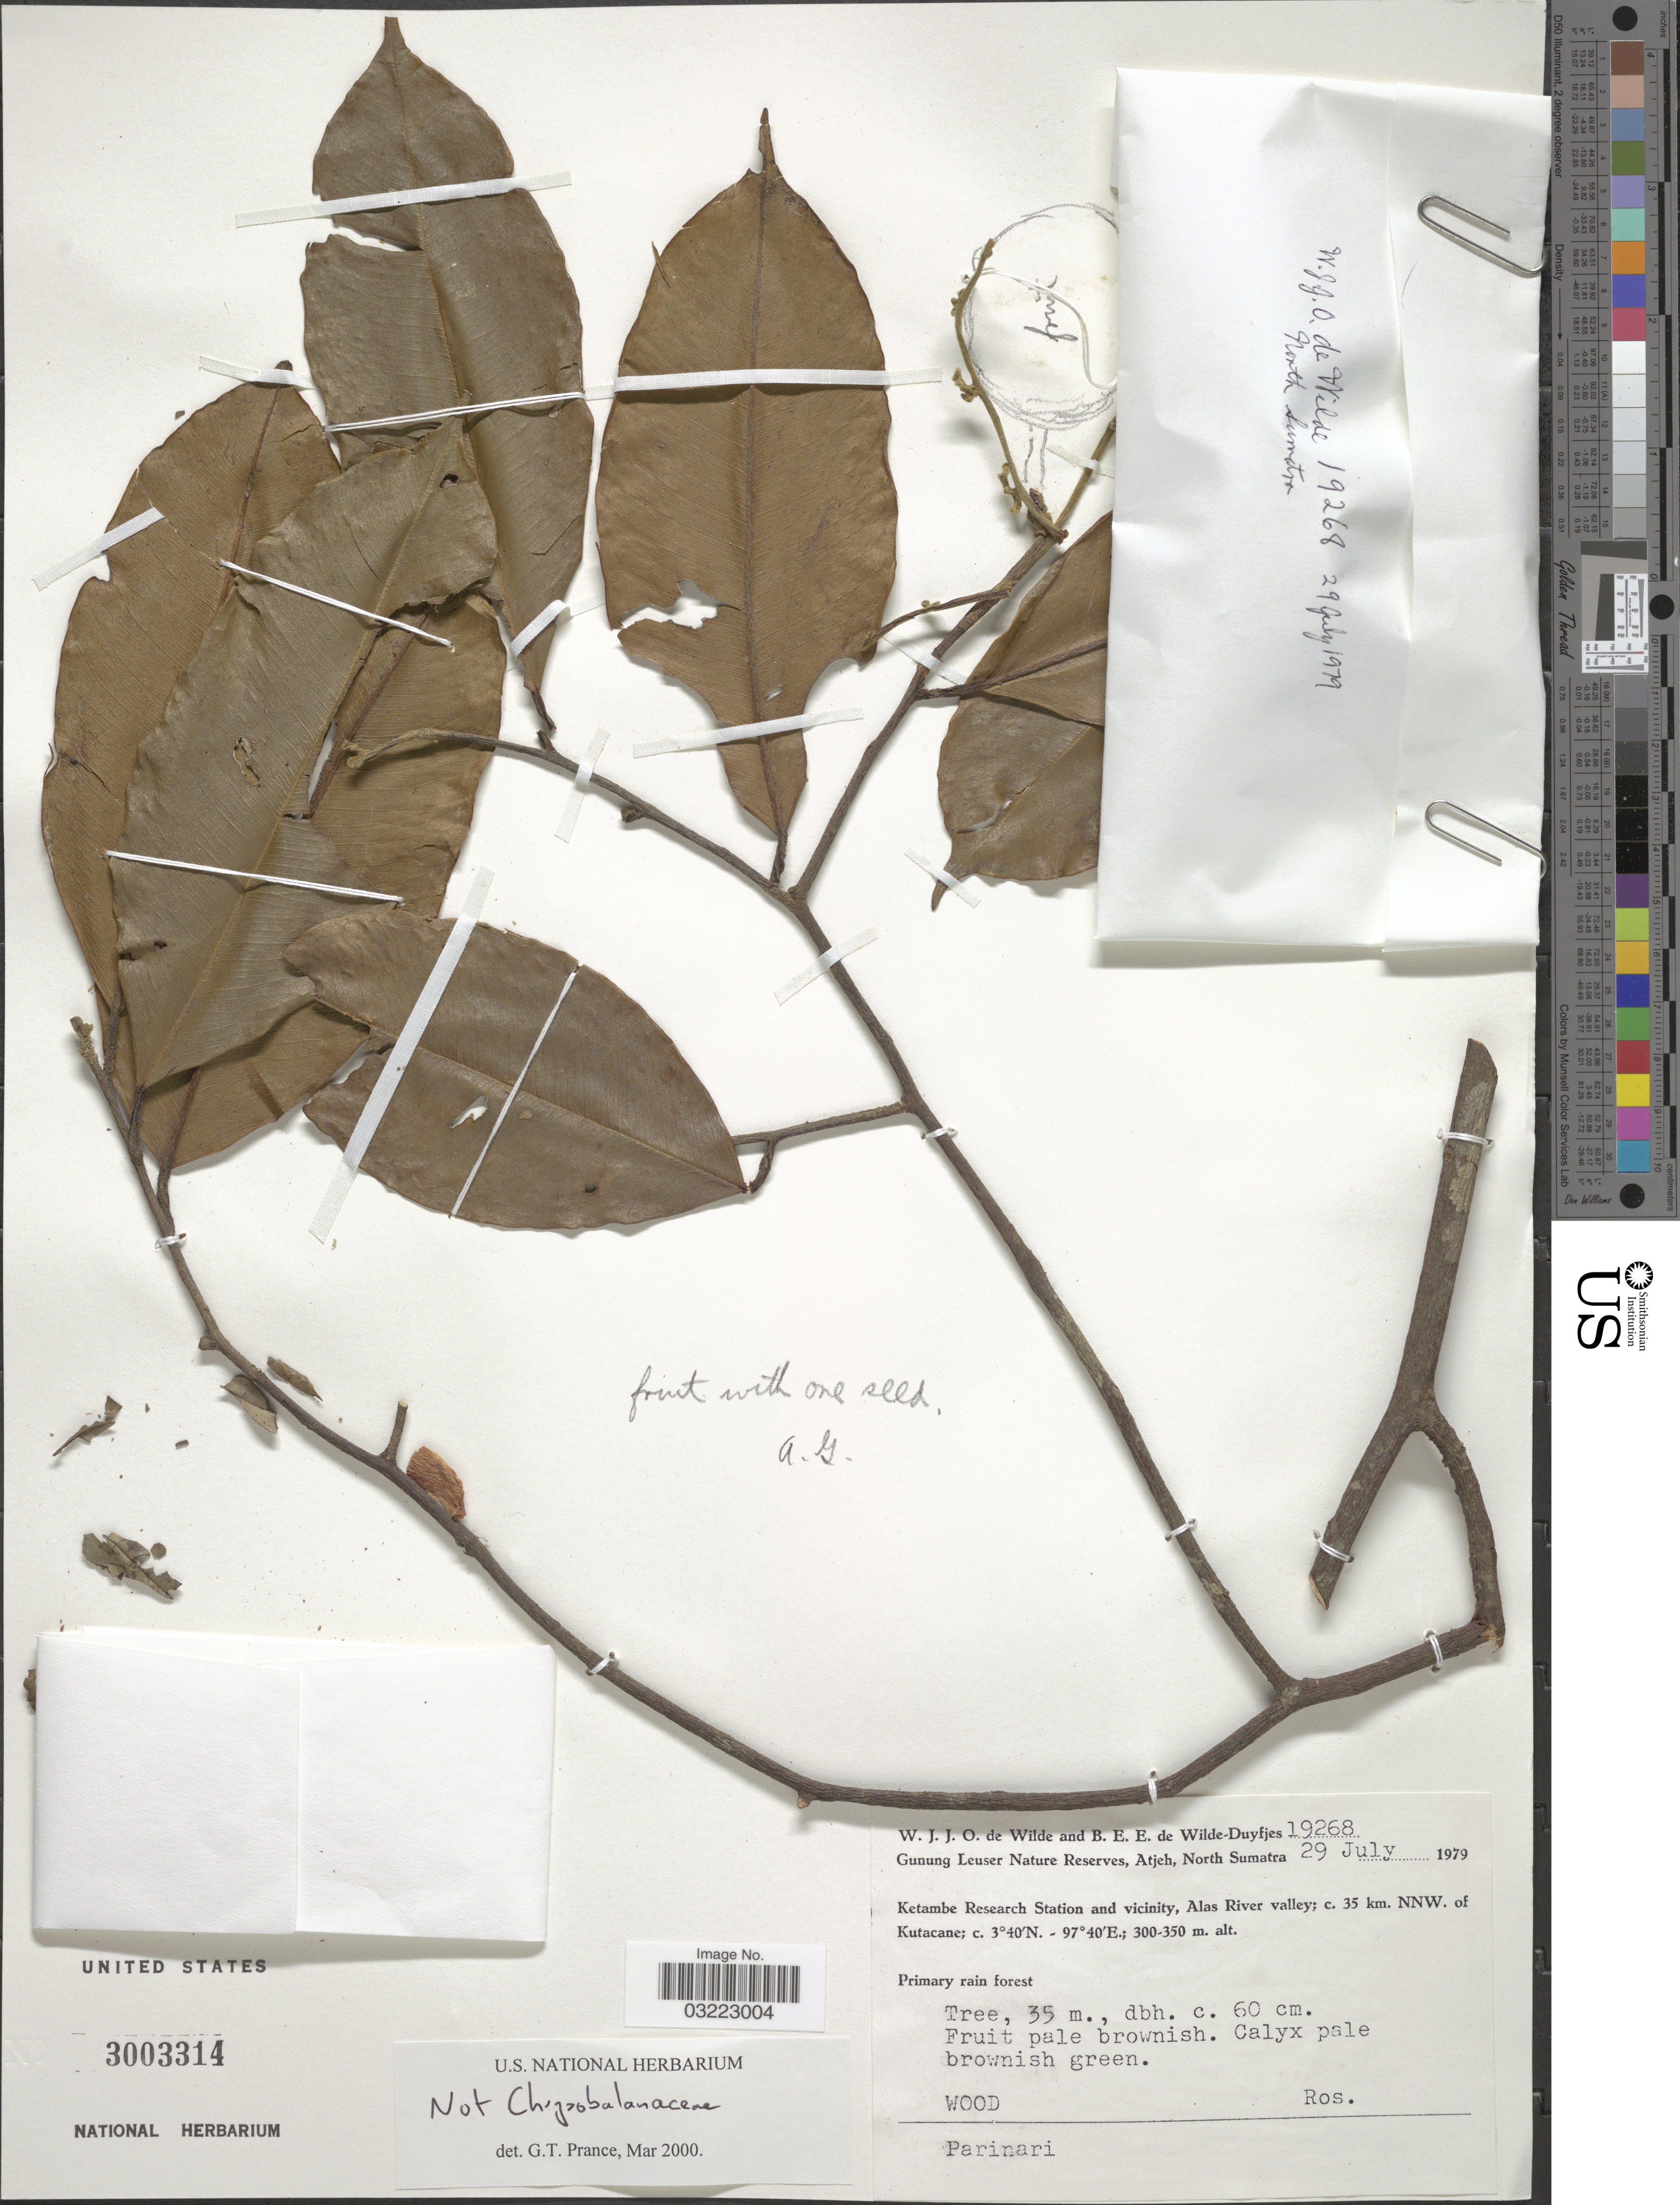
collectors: W. J. de Wilde & B. E. de Wilde-Duyfjes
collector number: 19268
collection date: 1979-07-29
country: Indonesia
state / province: Sumatra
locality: Gunung Leuser Nature Reserve, Atjeh, North Sumatra. Ketambe Research Station and vicinity, Alas River valley; c. 35 km. NNW of Kutacane.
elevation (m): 300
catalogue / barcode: US 3003314